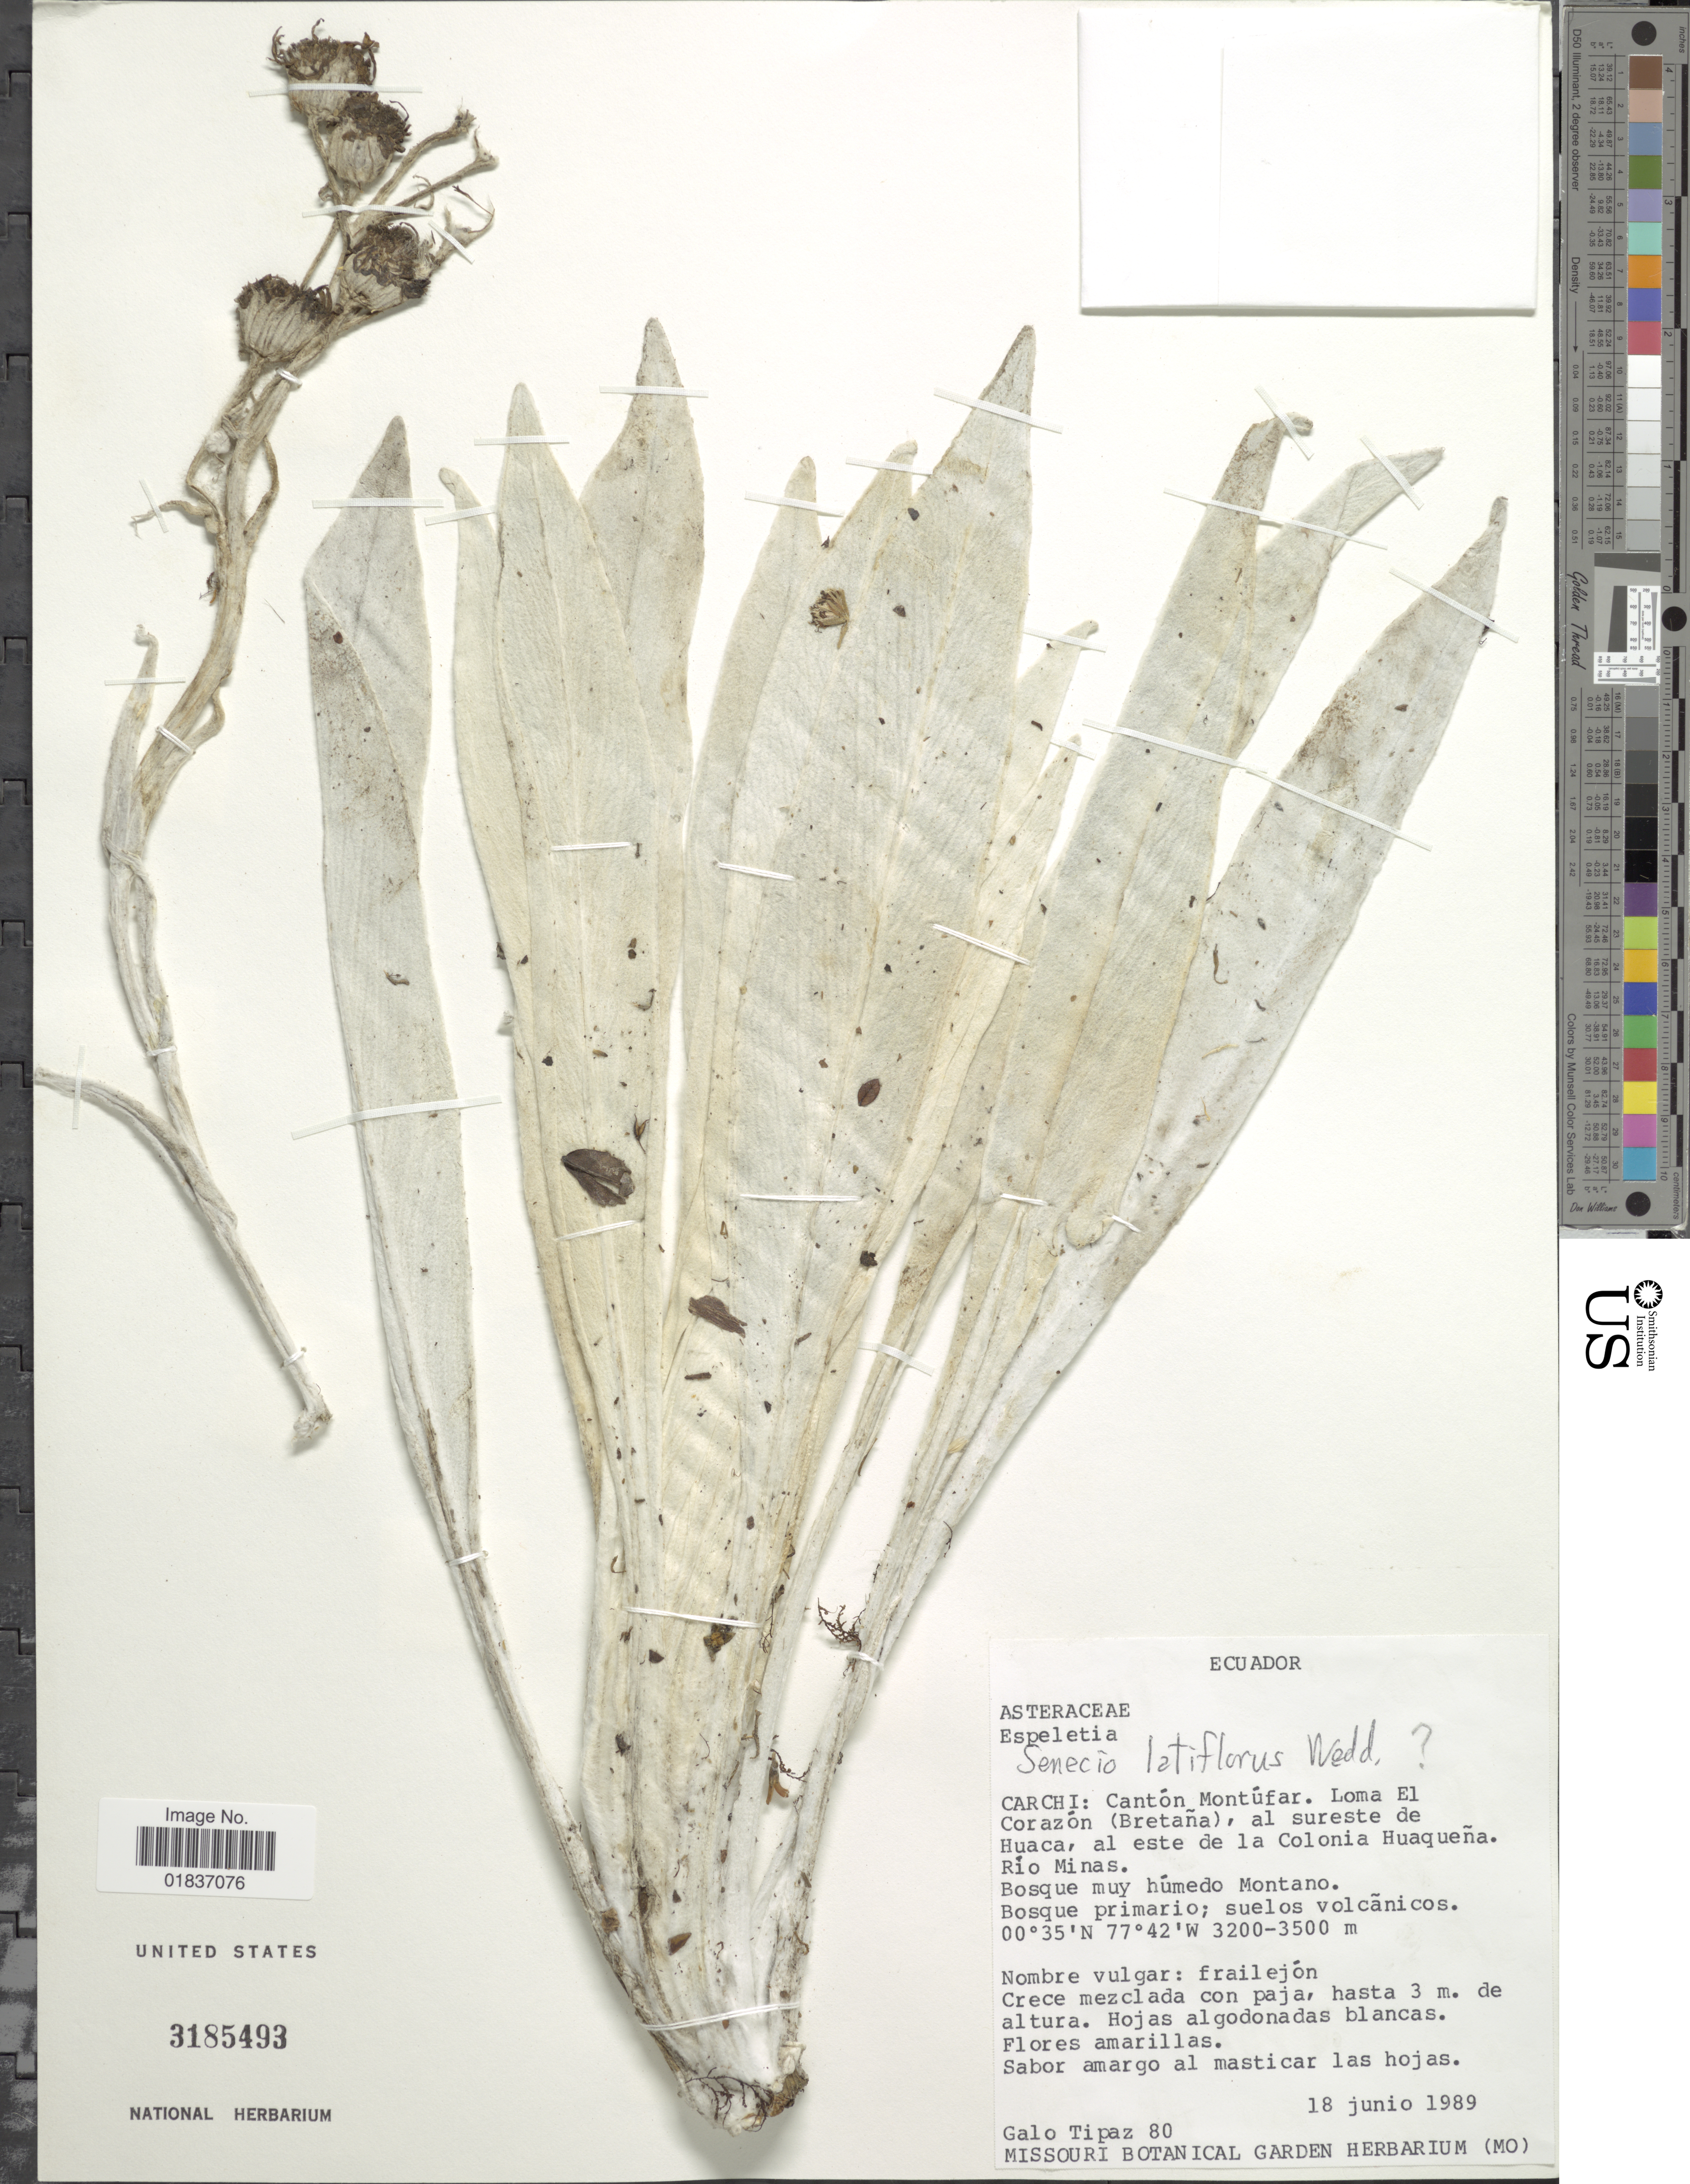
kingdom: Plantae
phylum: Tracheophyta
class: Magnoliopsida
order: Asterales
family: Asteraceae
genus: Senecio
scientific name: Senecio latiflorus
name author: Wedd.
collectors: G. Tipaz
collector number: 80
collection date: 1989-06-18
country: Ecuador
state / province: Carchi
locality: Carchi: Canton Montufar. Loma El Corazon (Bretaña), al sureste de Huaca, al este de la Colonia Huaqueña. Rio Minas. Bosque muy humedo Montano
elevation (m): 3200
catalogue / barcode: US 3185493